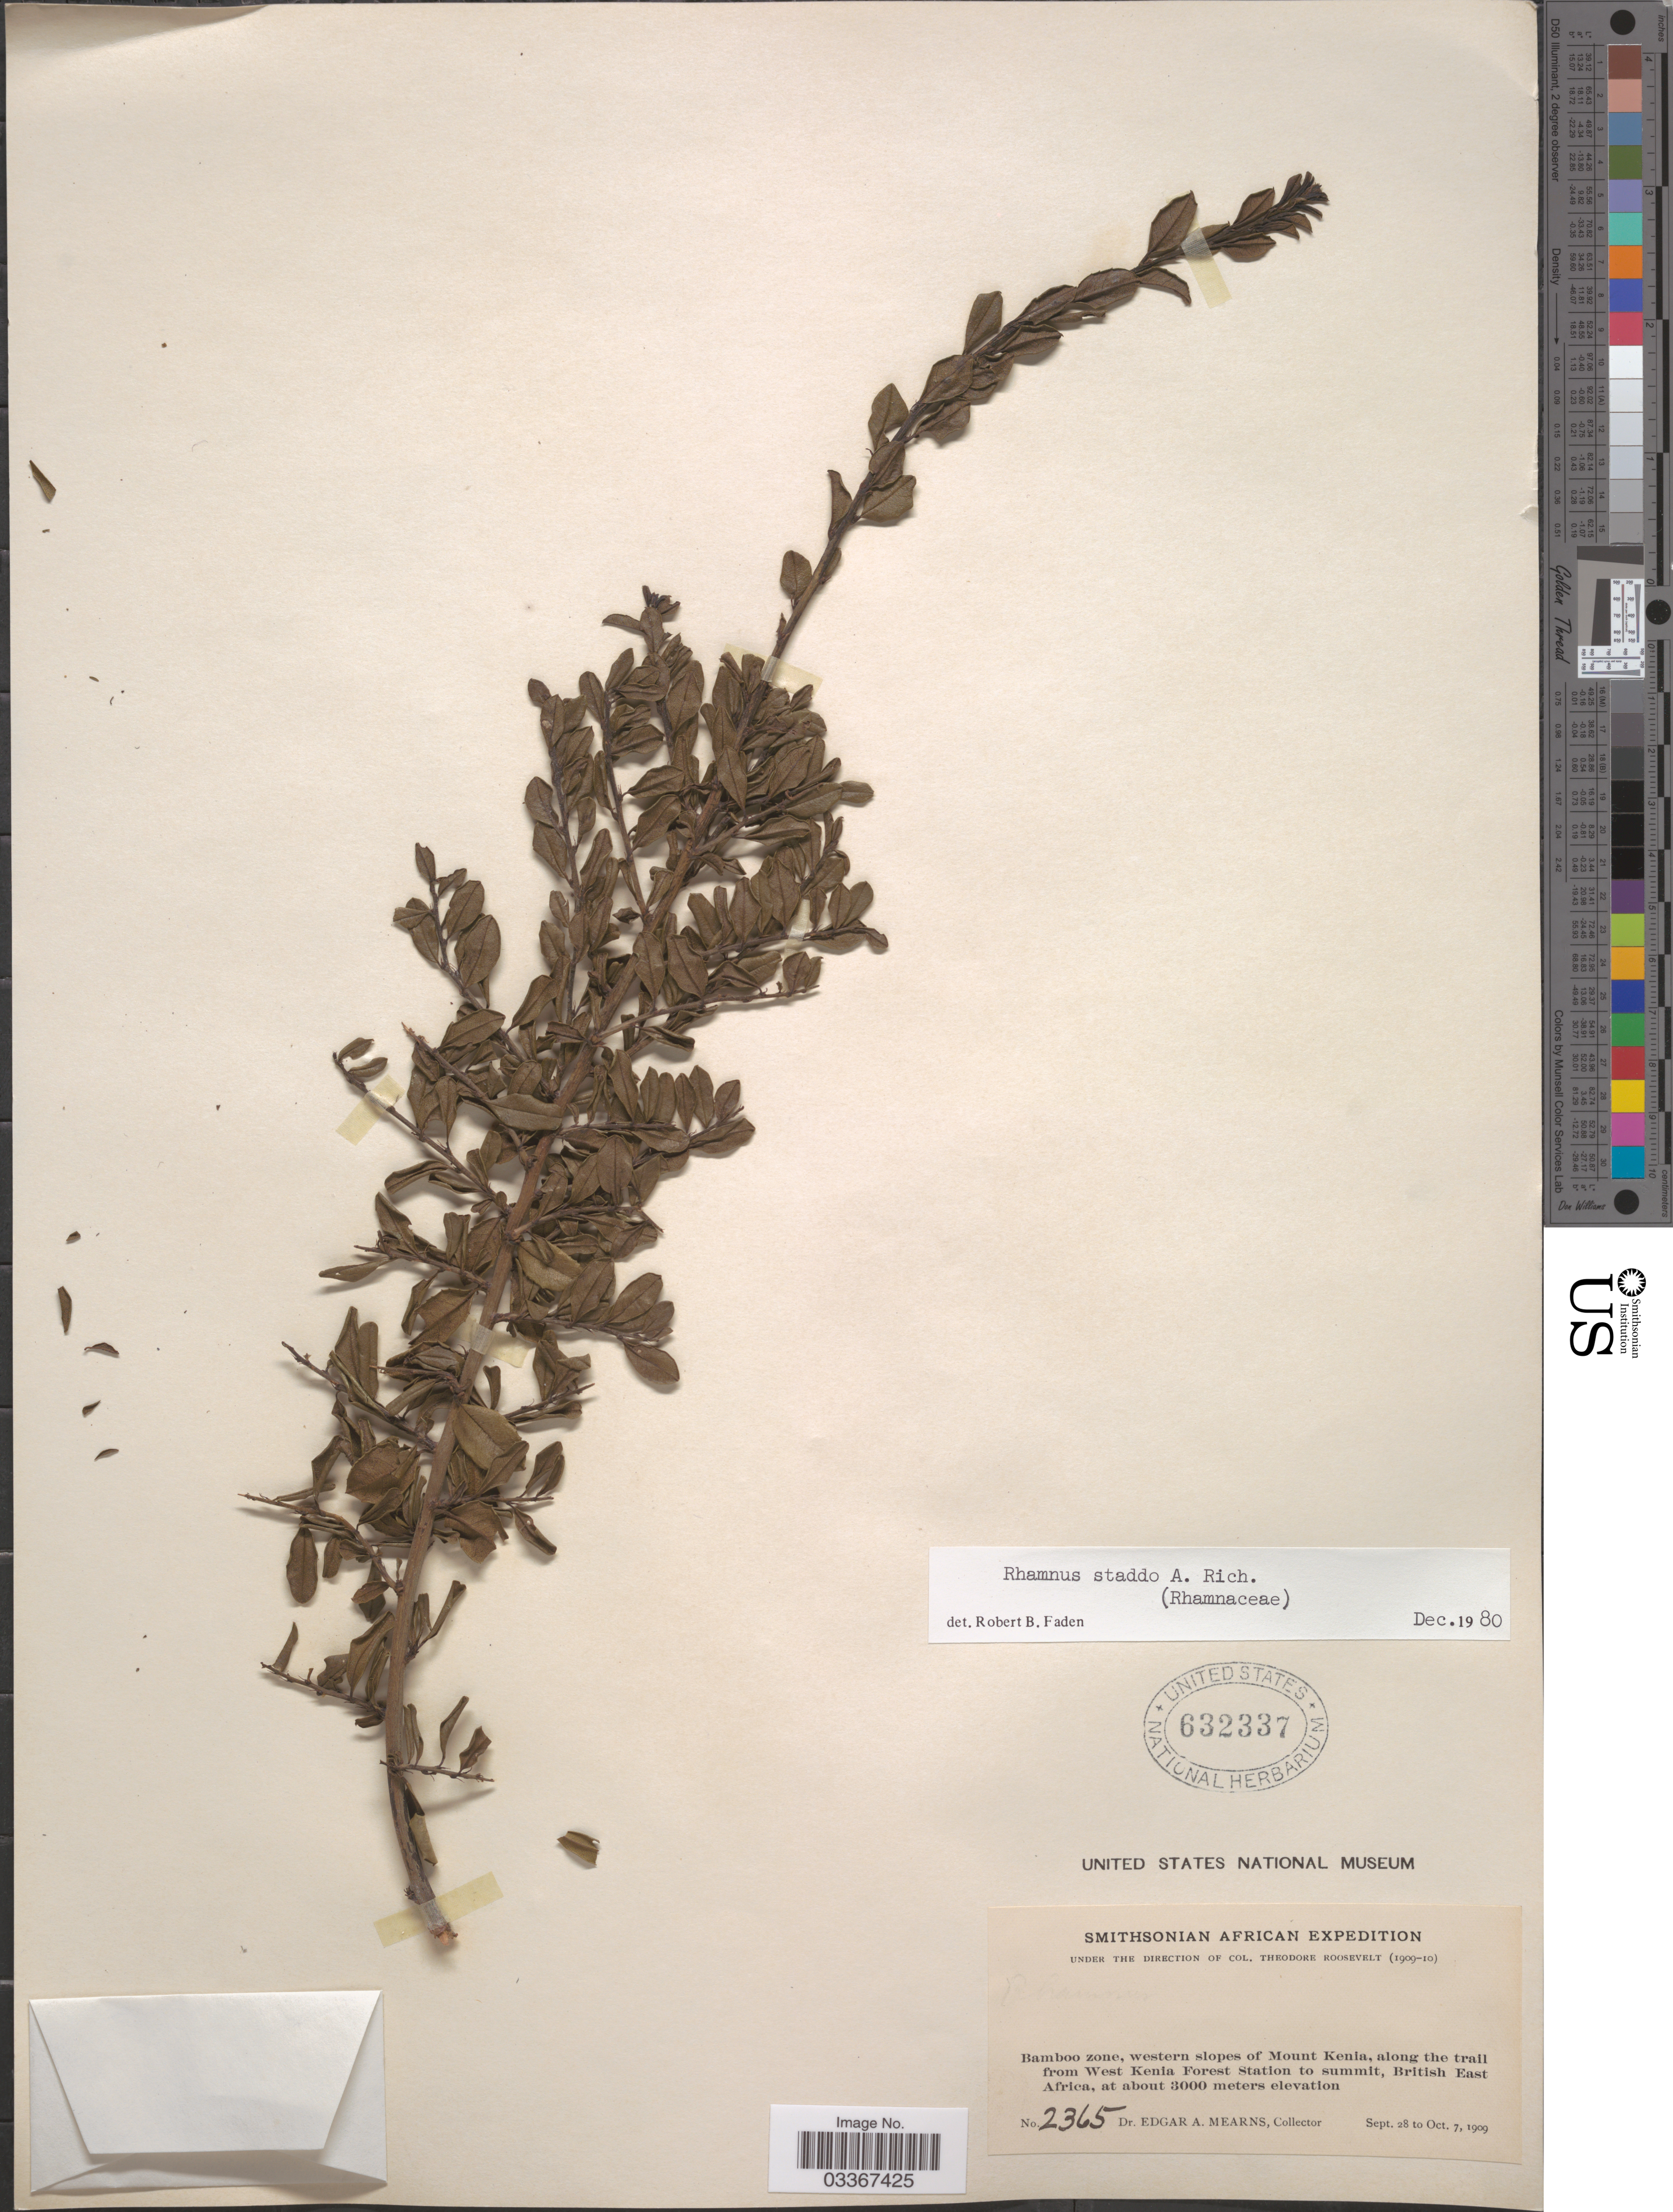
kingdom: Plantae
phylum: Tracheophyta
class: Magnoliopsida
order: Rosales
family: Rhamnaceae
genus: Rhamnus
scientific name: Rhamnus staddo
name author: A. Rich.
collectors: E. A. Mearns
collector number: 2365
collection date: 1909-09-28/1909-10-07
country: Kenya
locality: Bamboo zone, western slopes of Mount Kenia, along the trail from West Kenia Forest Station to summit, British East Africa.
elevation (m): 3000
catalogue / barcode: US 632337